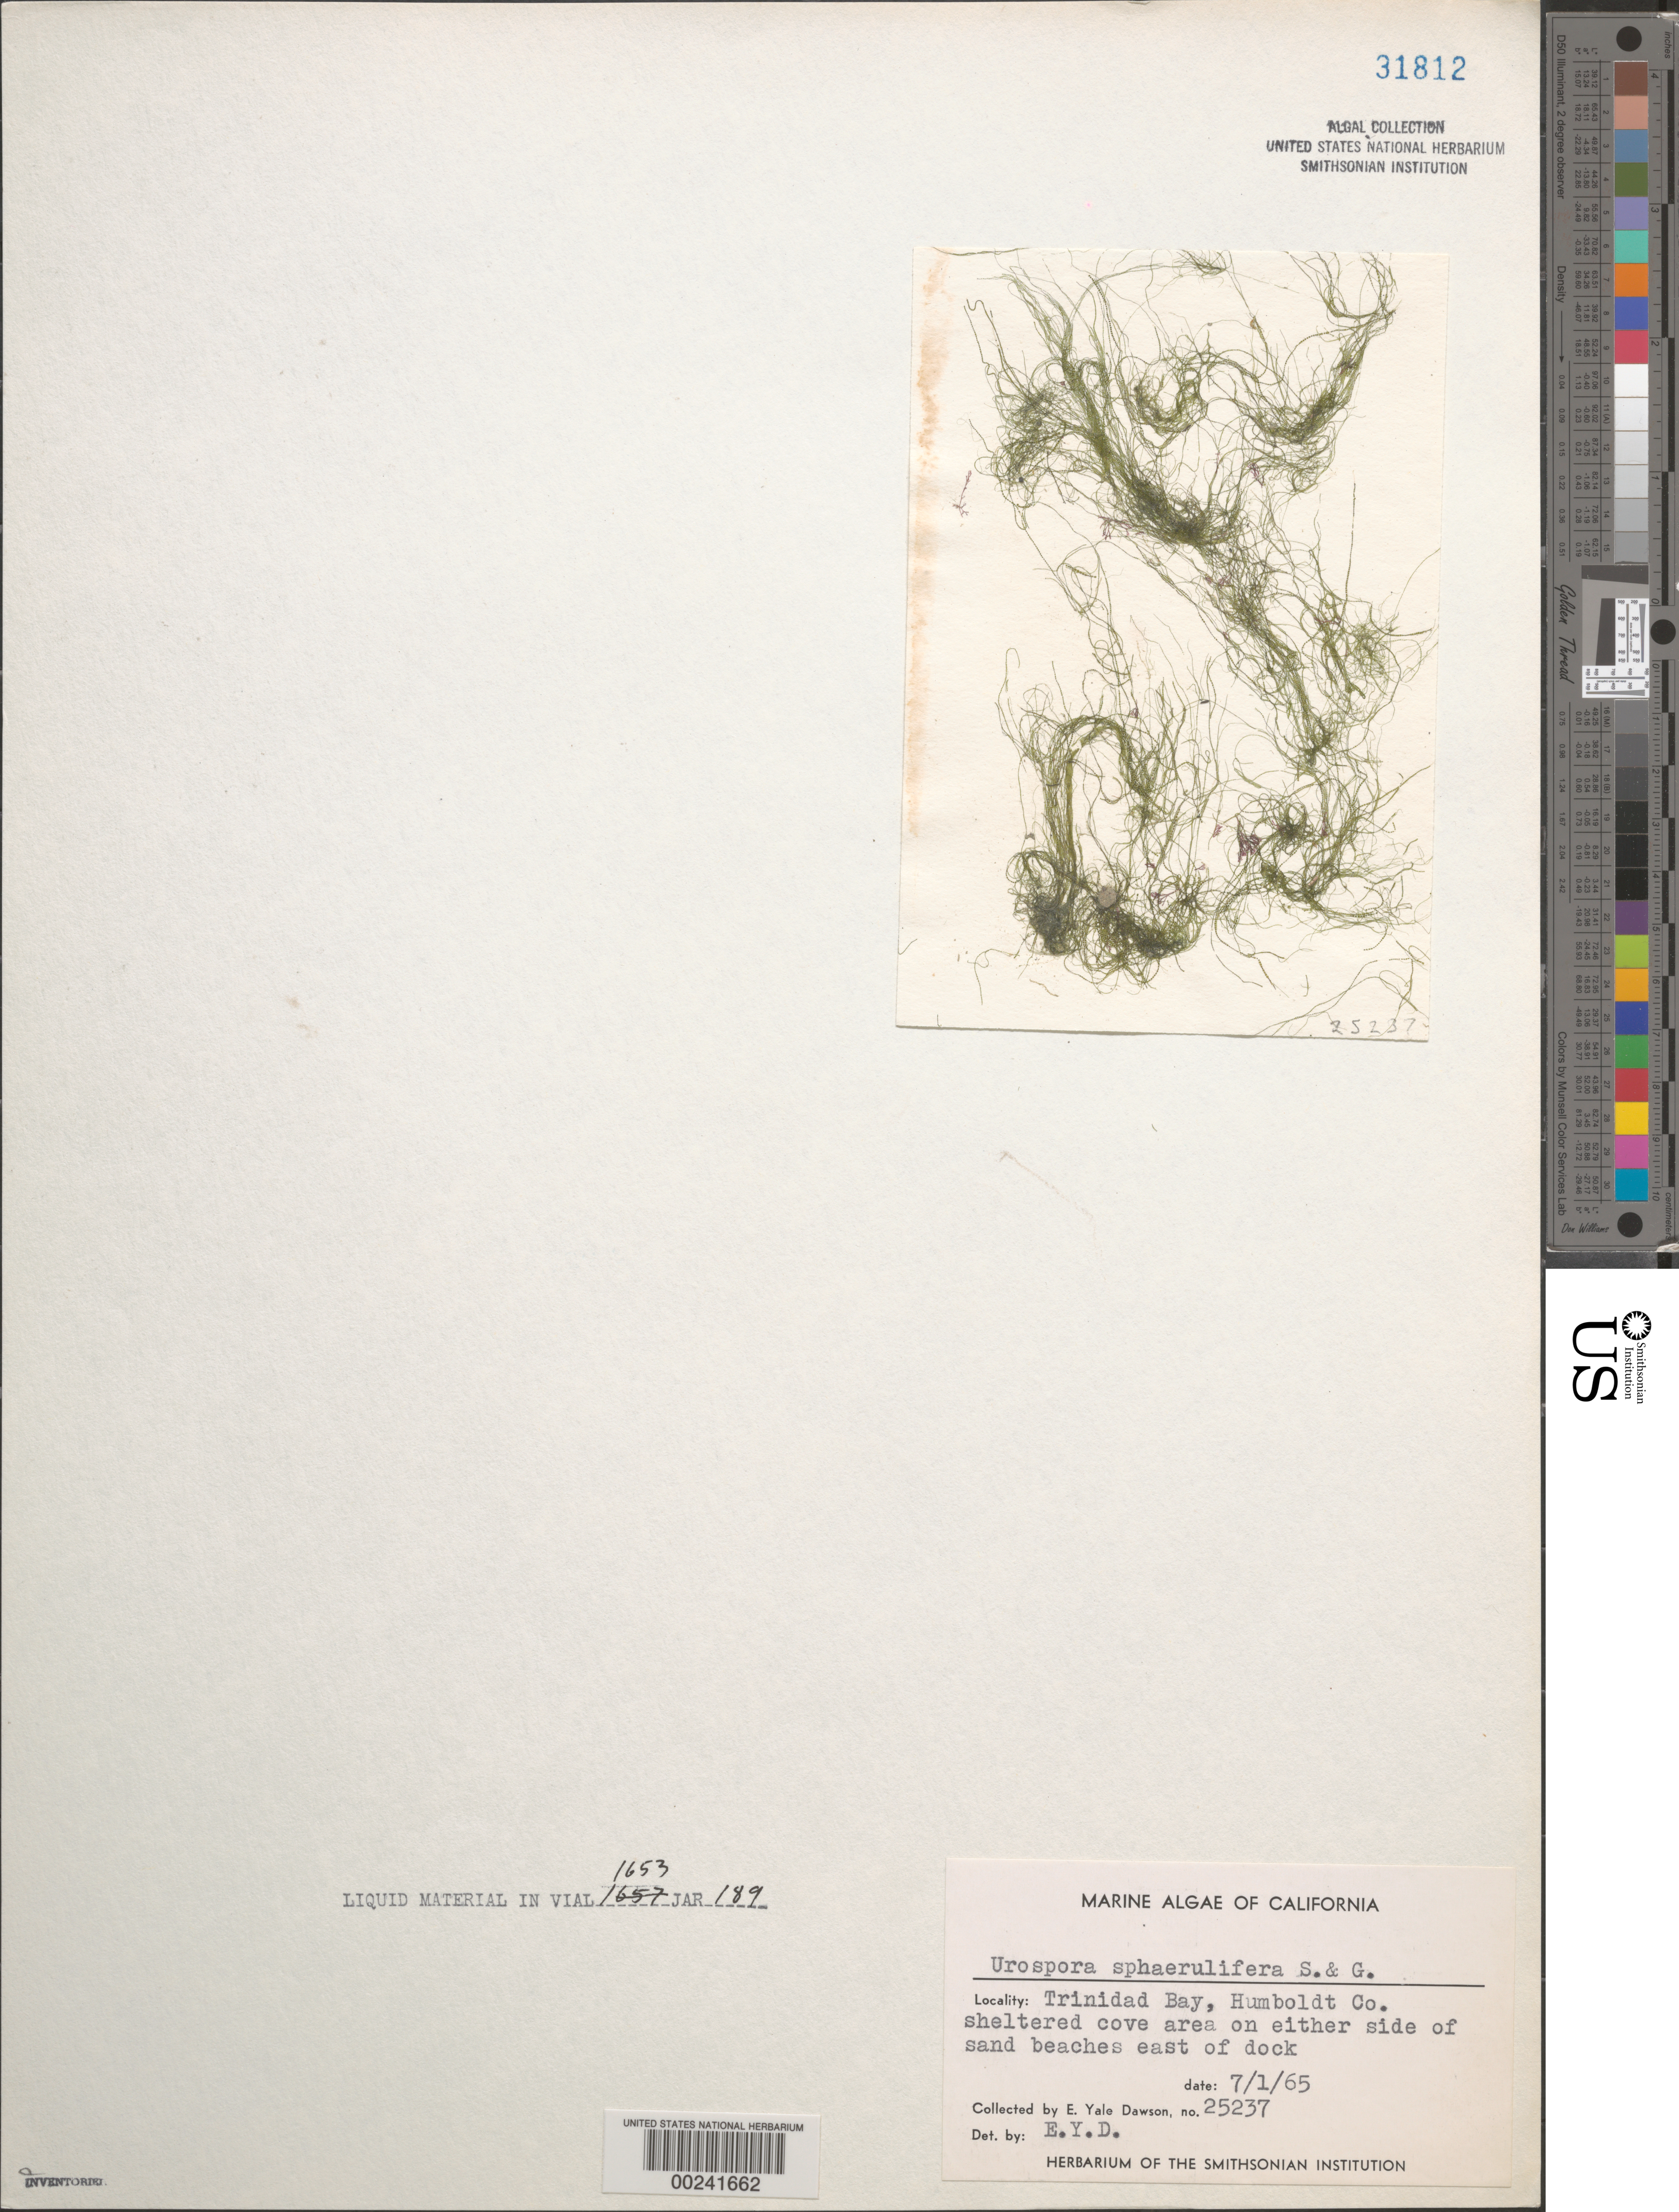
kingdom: Plantae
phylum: Chlorophyta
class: Ulvophyceae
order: Ulotrichales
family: Ulotrichaceae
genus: Urospora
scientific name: Urospora sphaerulifera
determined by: Dawson, E. Y.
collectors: E. Y. Dawson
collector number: EYD 25237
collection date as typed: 01 Jul 1965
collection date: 1965-07-01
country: United States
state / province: California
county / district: Humboldt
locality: Trinidad Bay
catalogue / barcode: US 31812